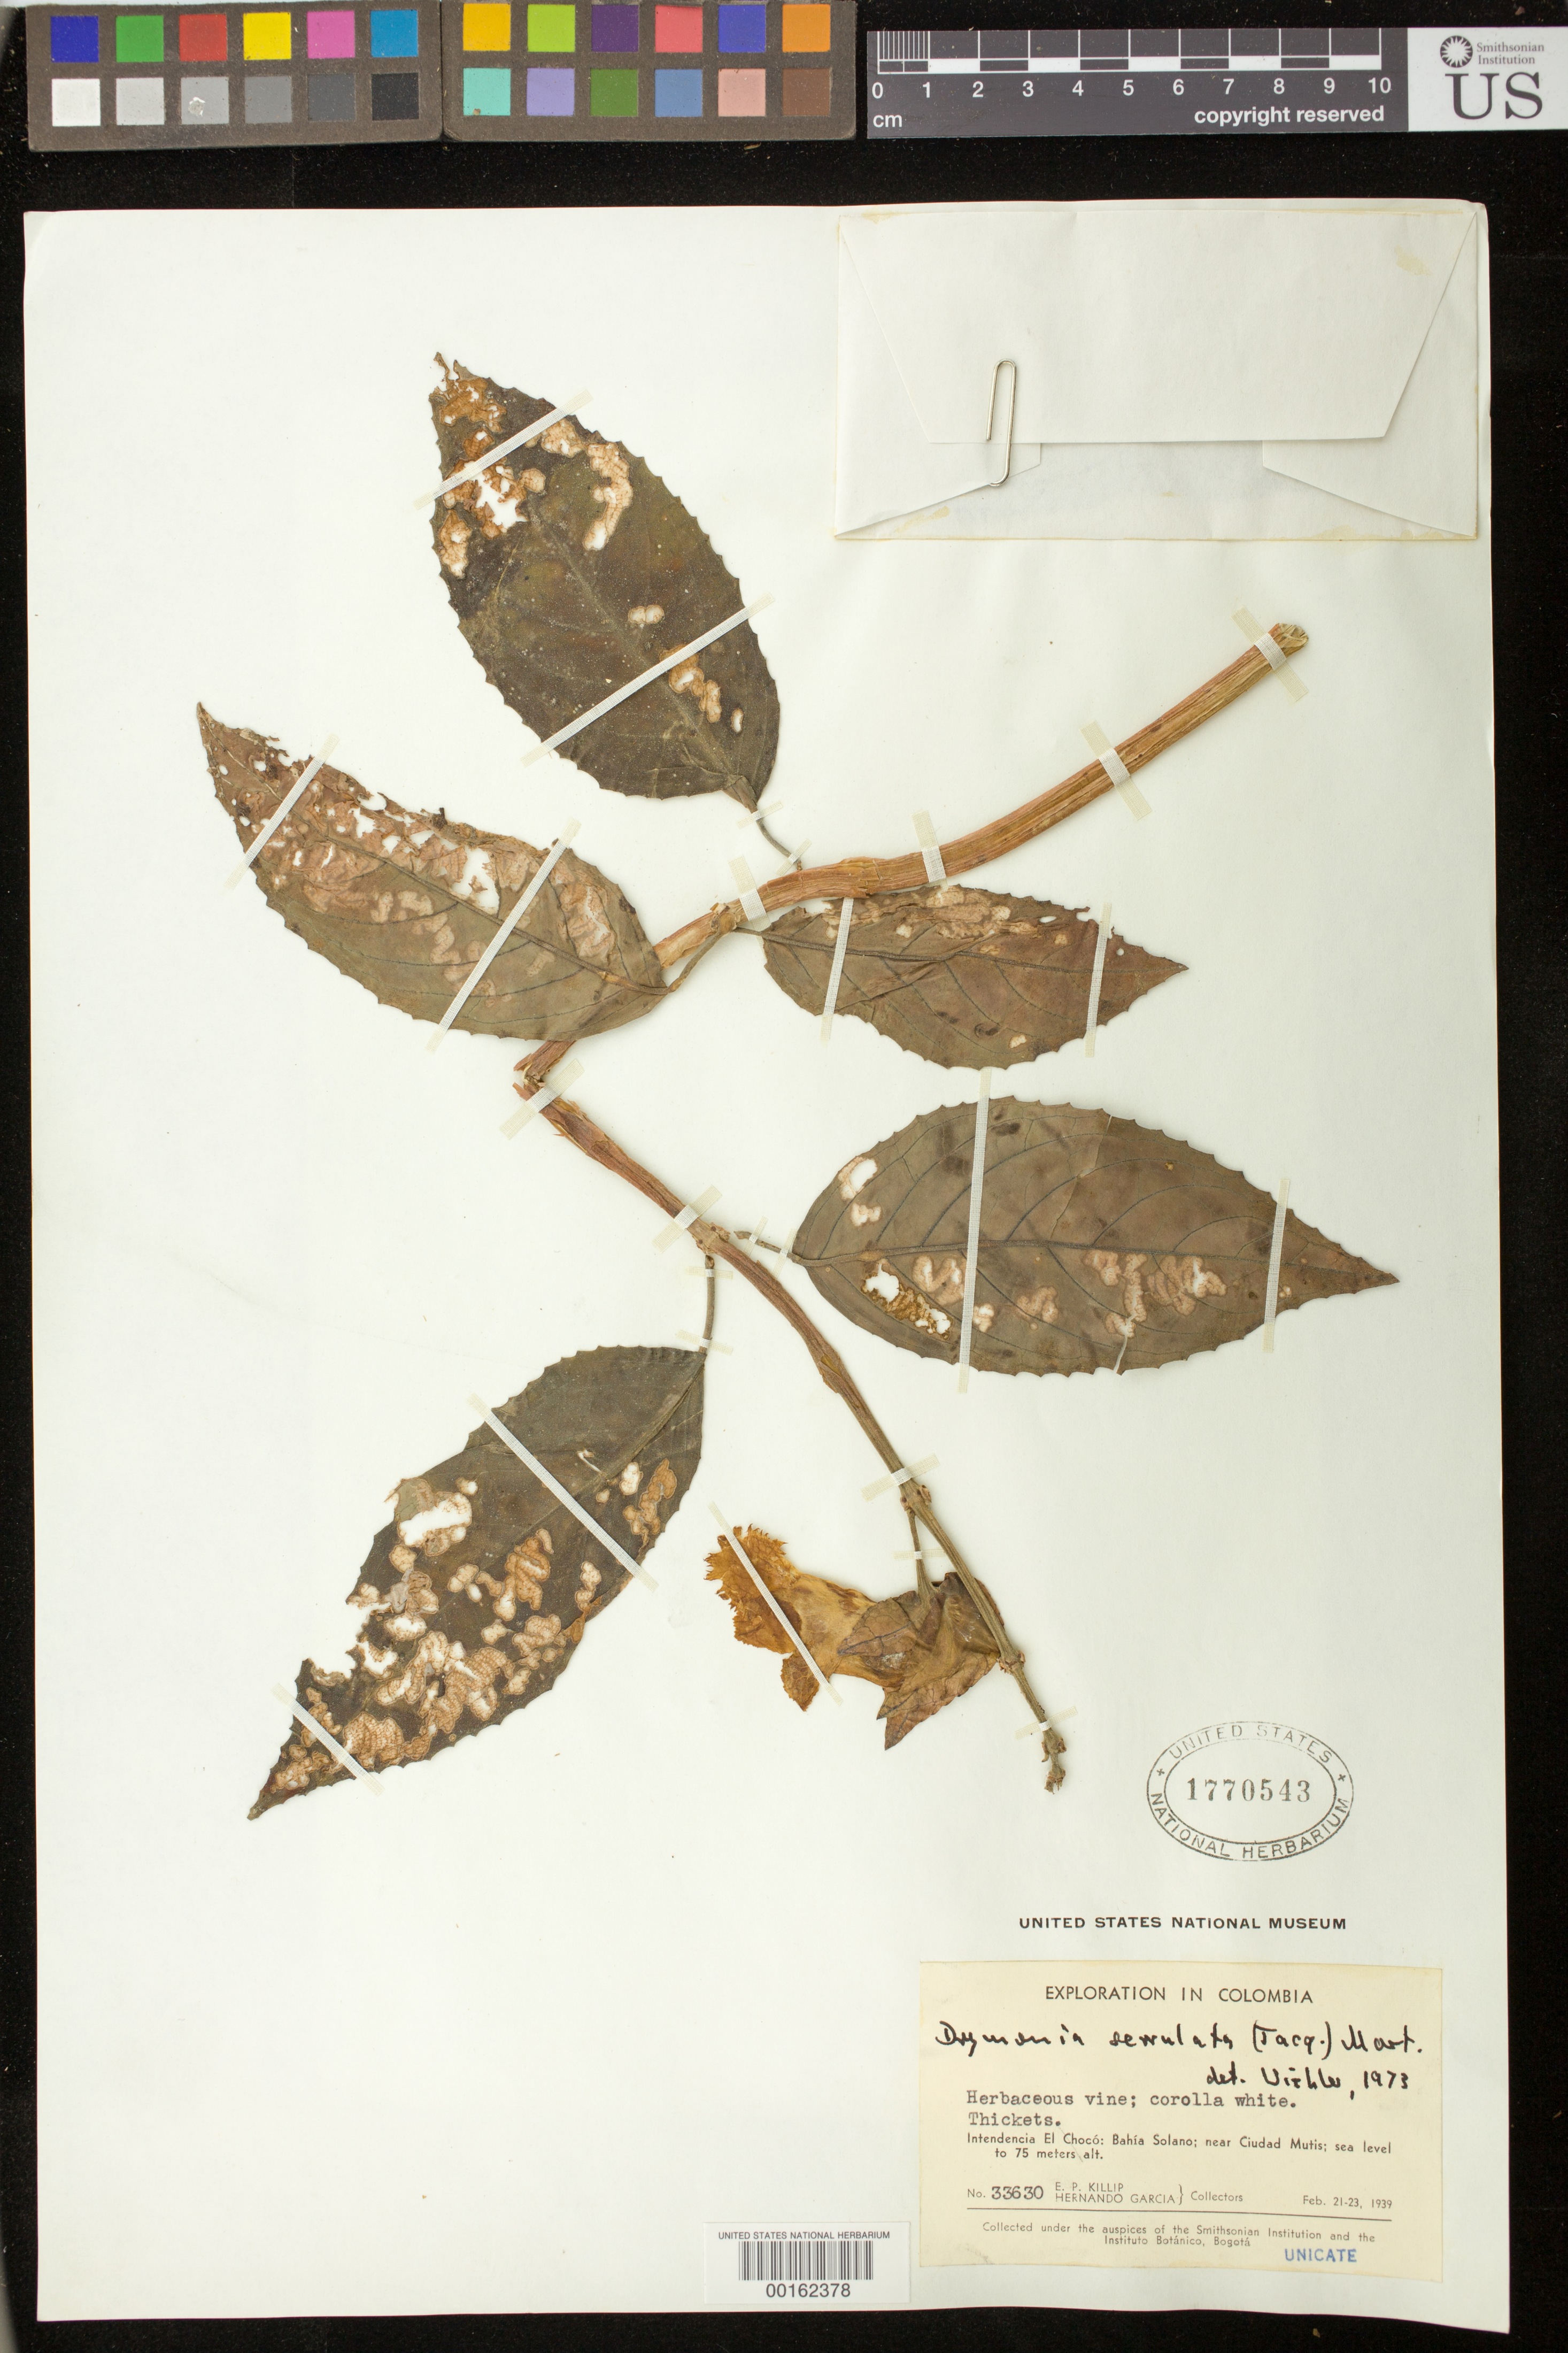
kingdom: Plantae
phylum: Tracheophyta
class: Magnoliopsida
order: Lamiales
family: Gesneriaceae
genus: Drymonia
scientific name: Drymonia serrulata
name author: (Jacq.) Mart.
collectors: E. P. Killip & H. Garcia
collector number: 33630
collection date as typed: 21-23 Feb 1939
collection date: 1939-02-21/1939-02-23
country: Colombia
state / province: Chocó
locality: Bahia Solano, near Ciudad Mutis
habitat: Thickets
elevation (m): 0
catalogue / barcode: US 1770543